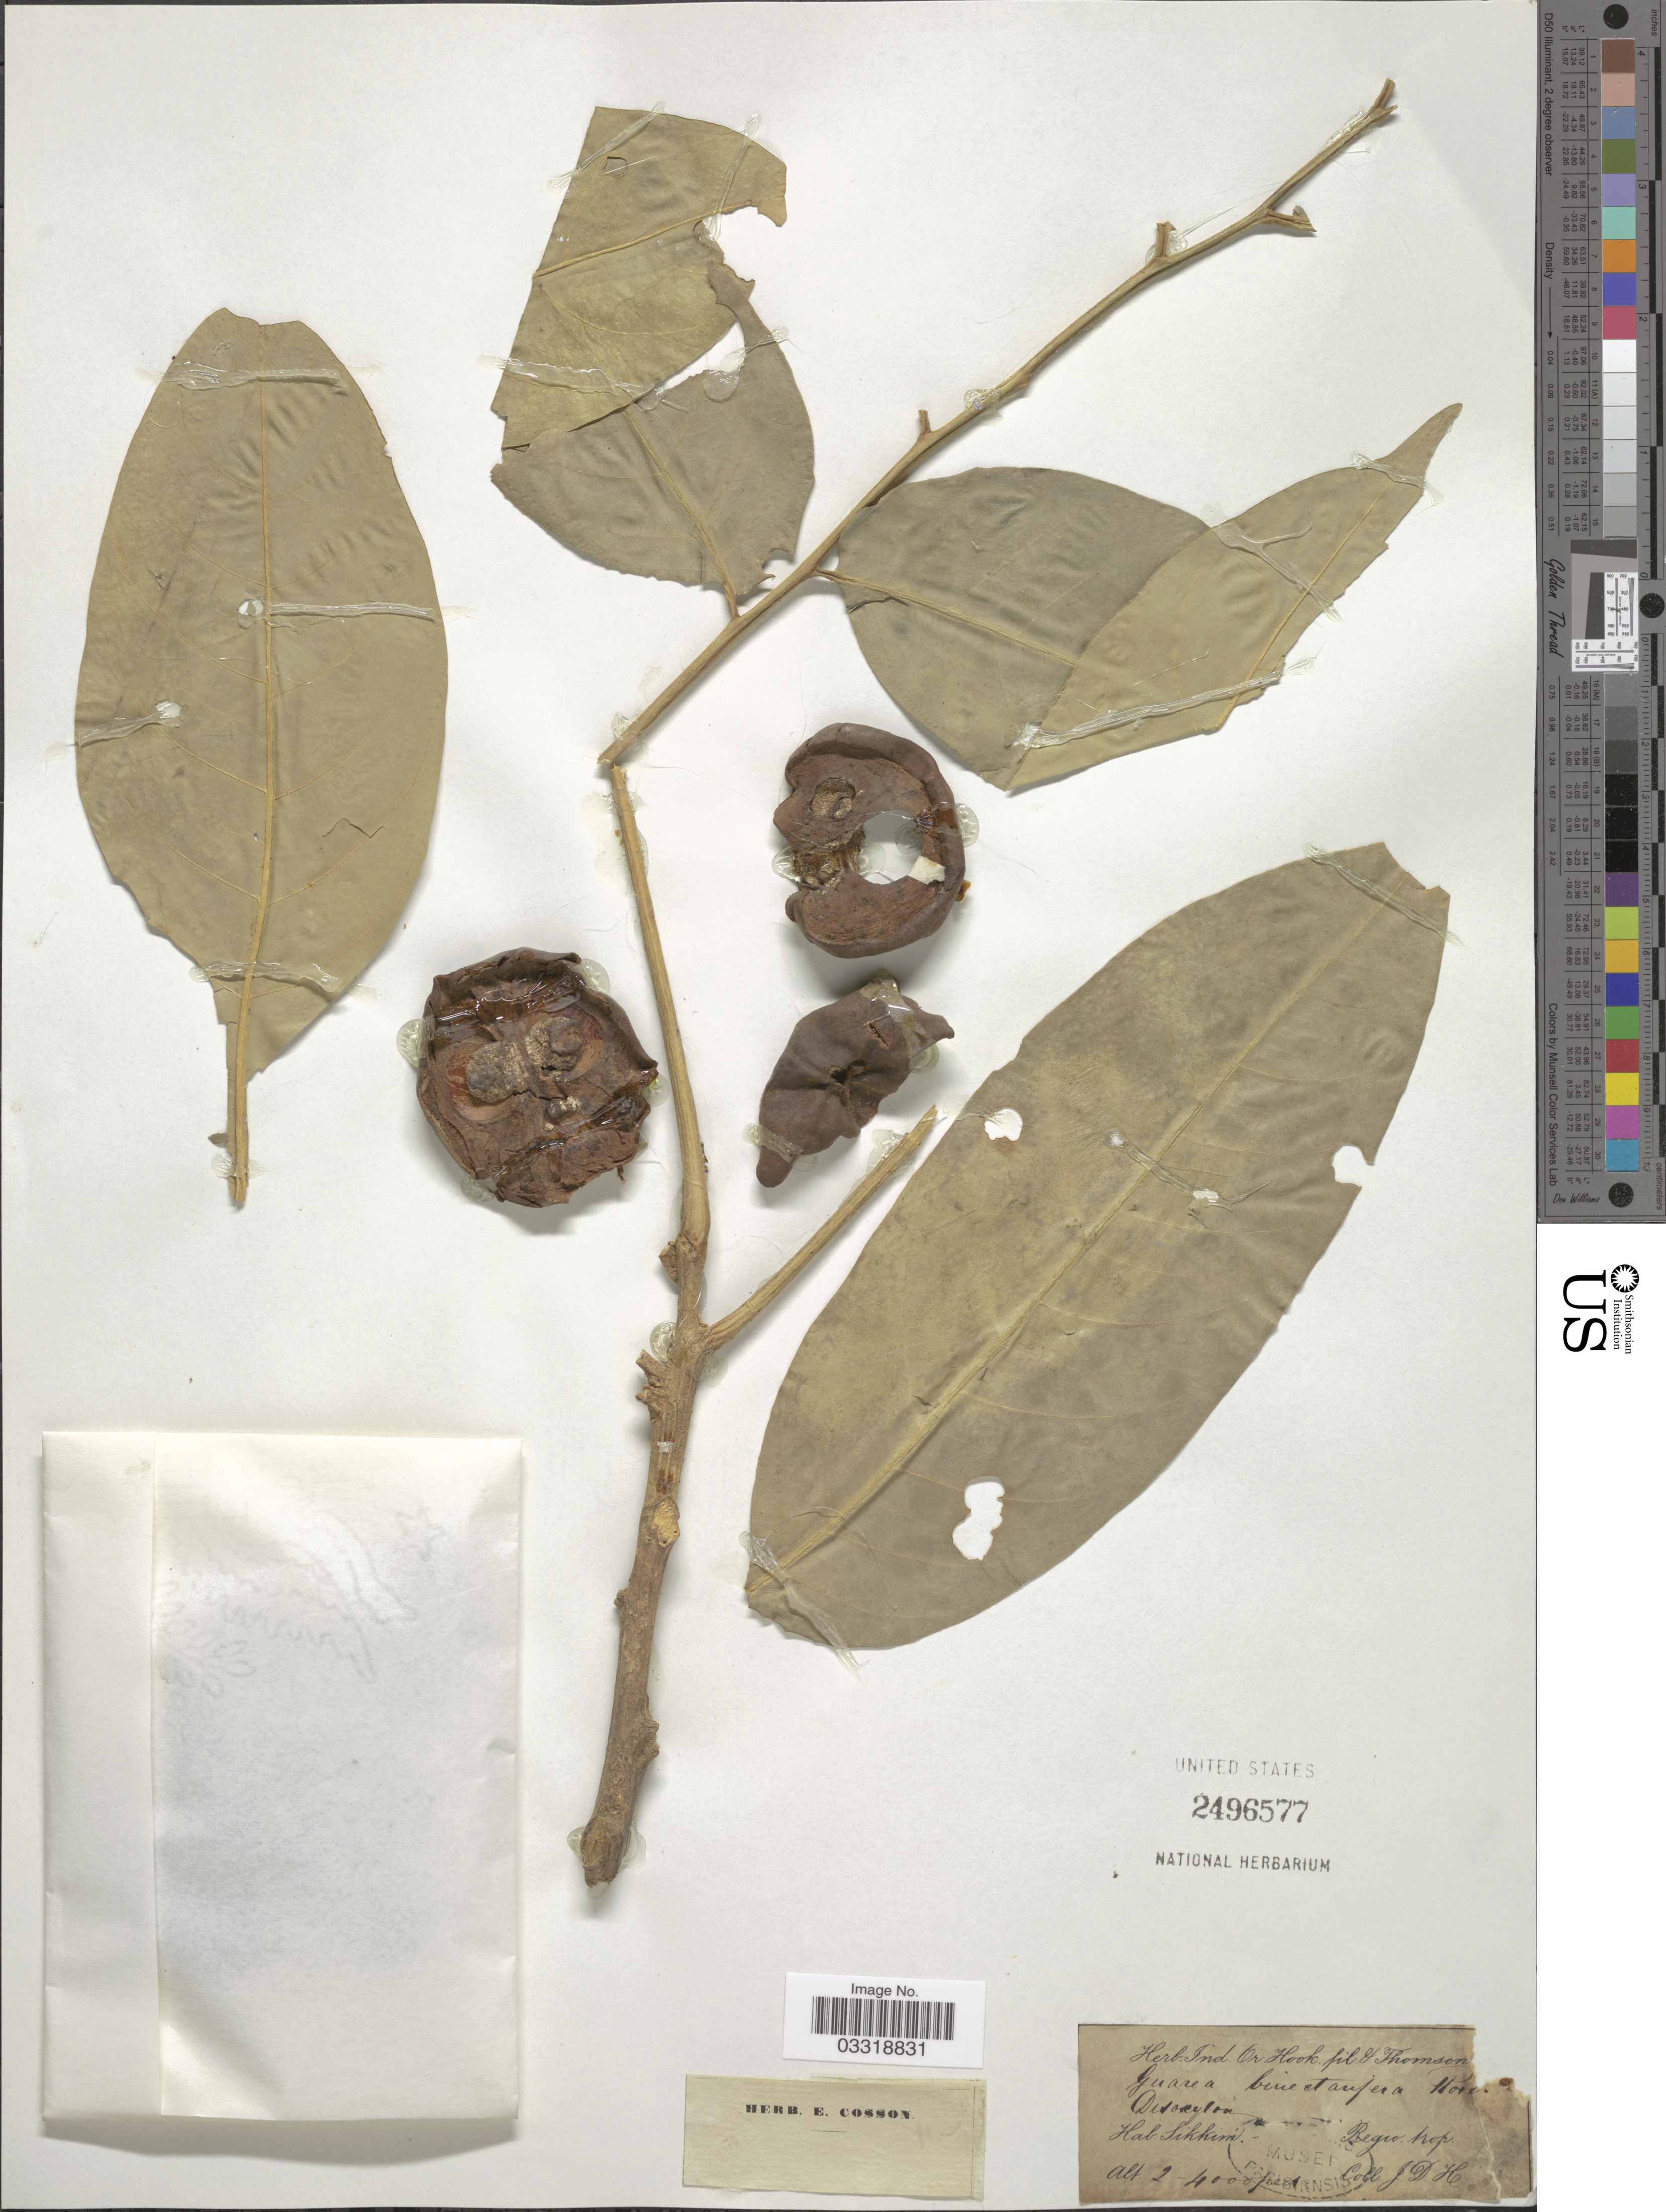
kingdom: Plantae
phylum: Tracheophyta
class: Magnoliopsida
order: Sapindales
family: Meliaceae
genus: Dysoxylum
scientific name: Dysoxylum gotadhora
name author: (Buch.-Ham.) Mabb.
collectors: J. D. Hooker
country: India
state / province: Sikkim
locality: Regio trop.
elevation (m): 610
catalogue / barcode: US 2496577